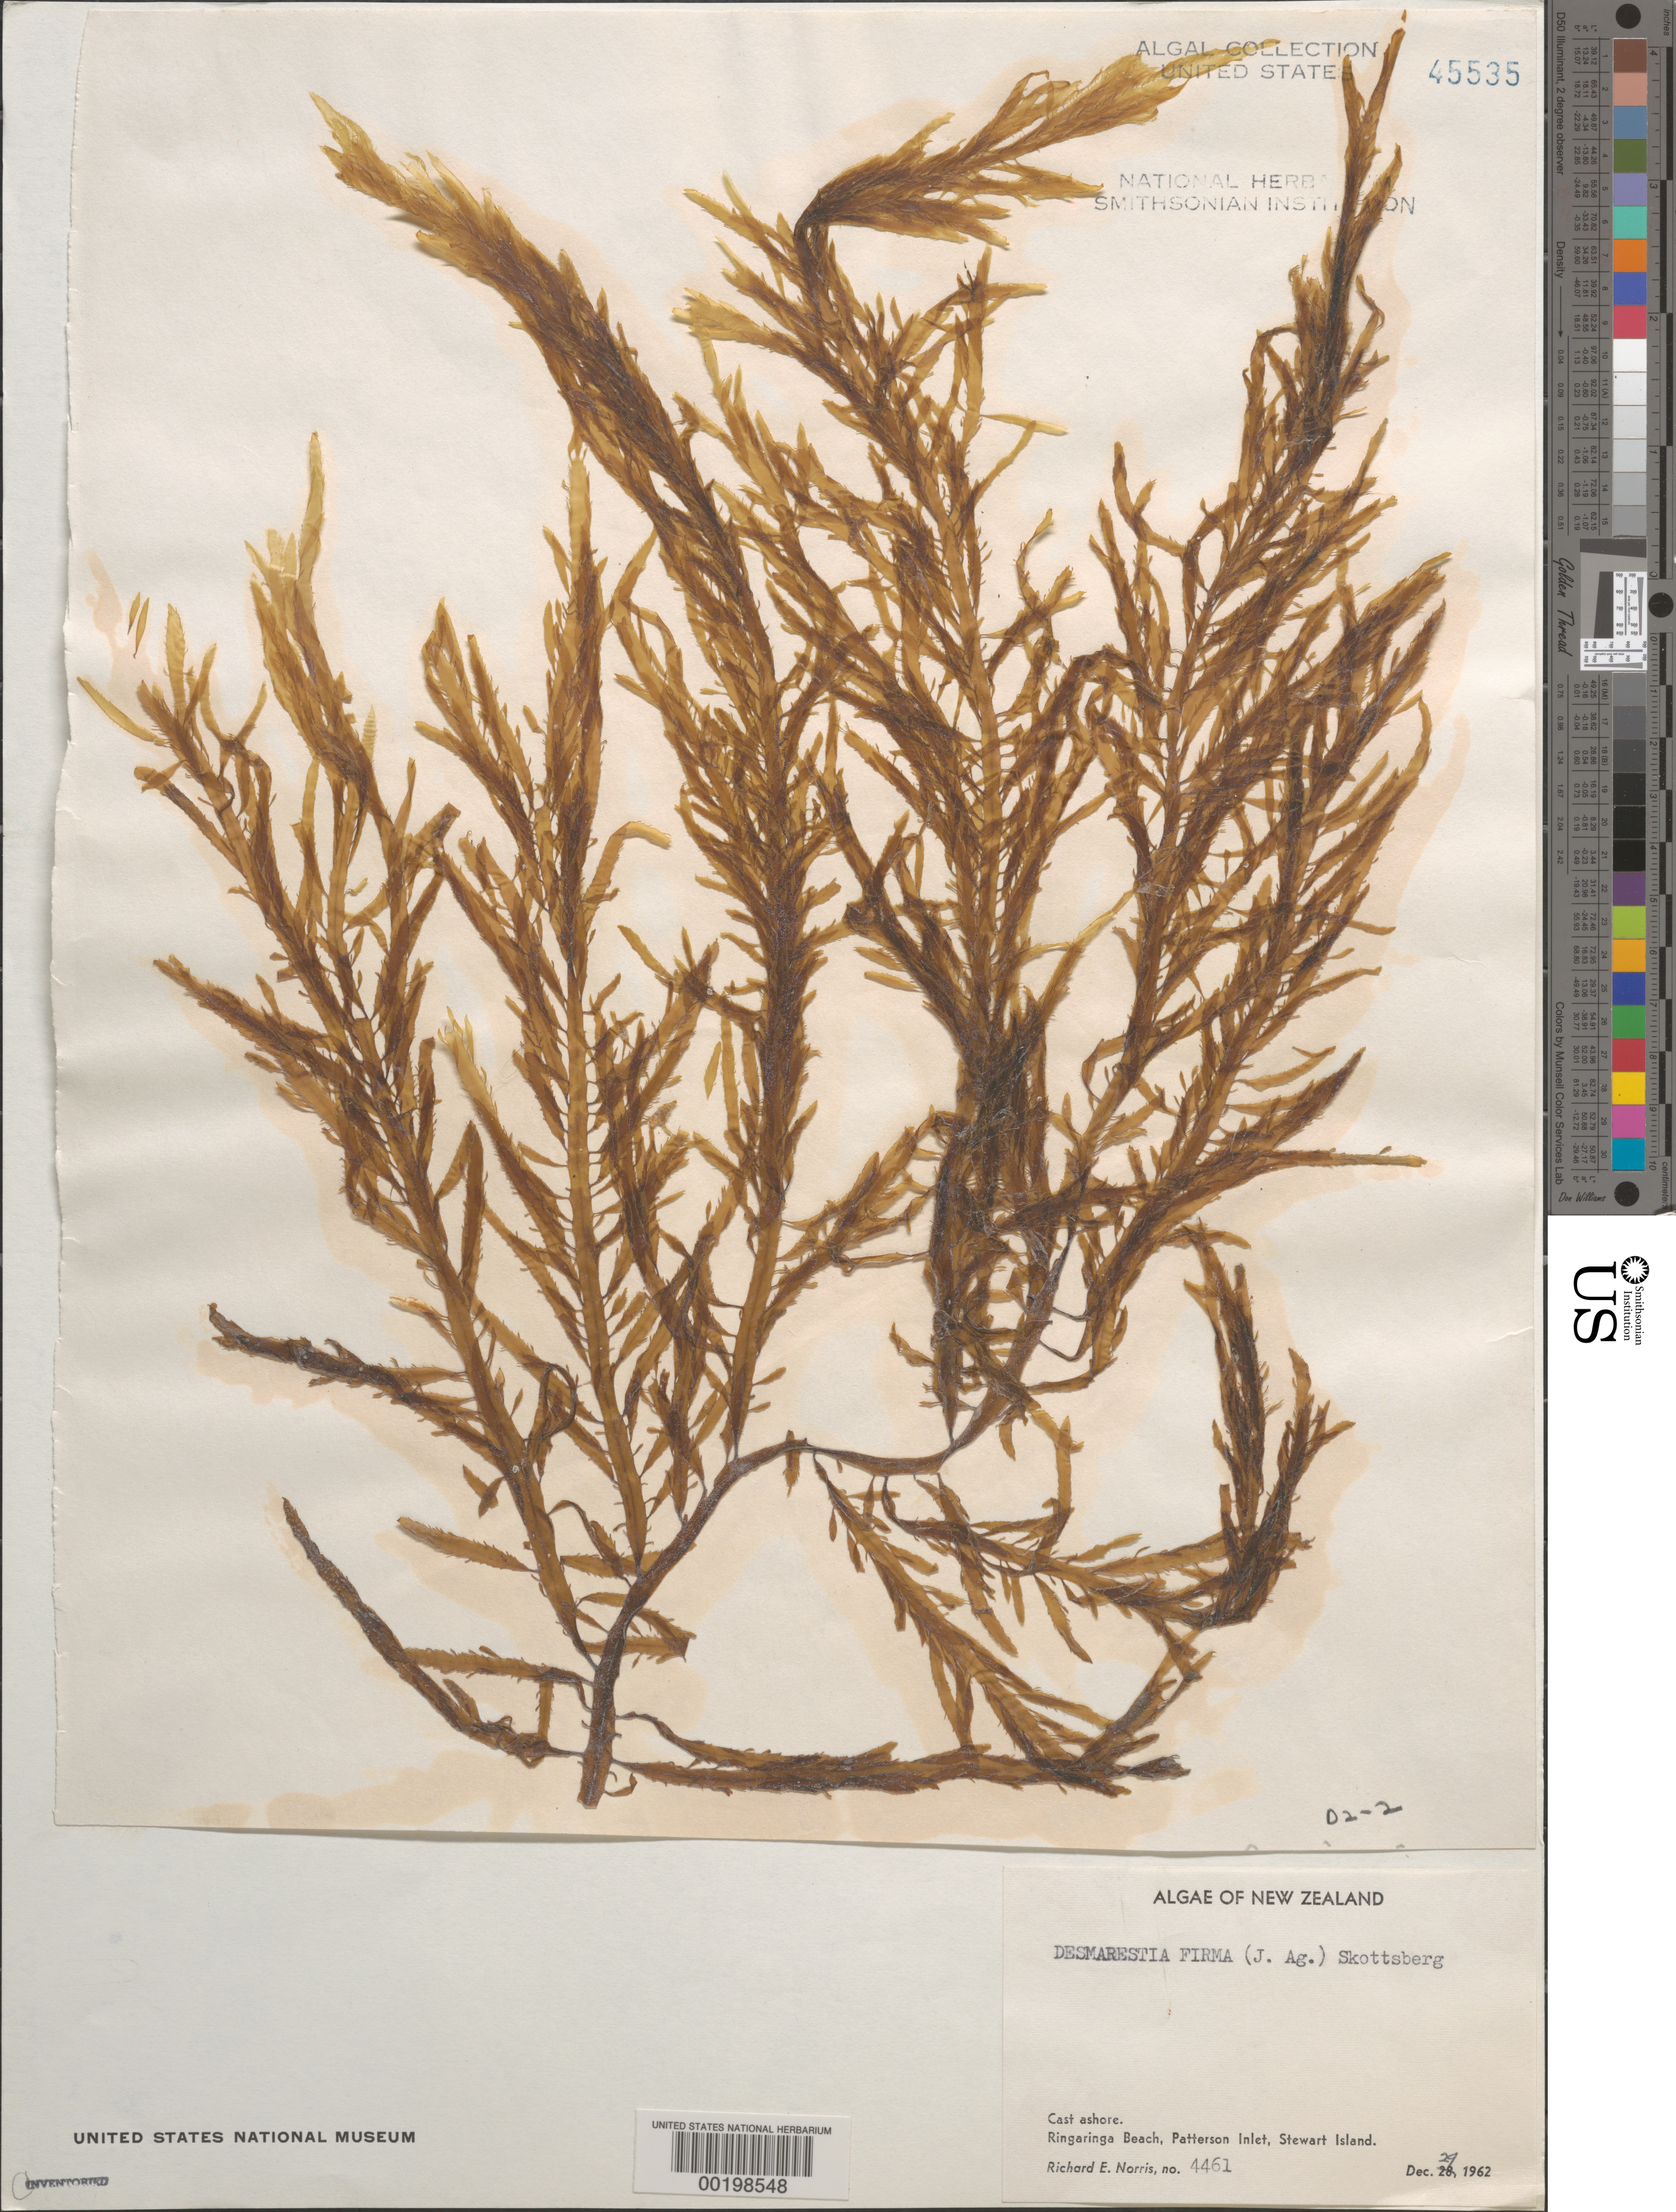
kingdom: Chromista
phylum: Ochrophyta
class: Phaeophyceae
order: Desmarestiales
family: Desmarestiaceae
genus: Desmarestia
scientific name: Desmarestia firma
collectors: R. E. Norris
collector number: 4461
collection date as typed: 29 Dec 1962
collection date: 1962-12-29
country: New Zealand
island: Stewart Island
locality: Ringaringa Beach, Paterson Inlet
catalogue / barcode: US 45535